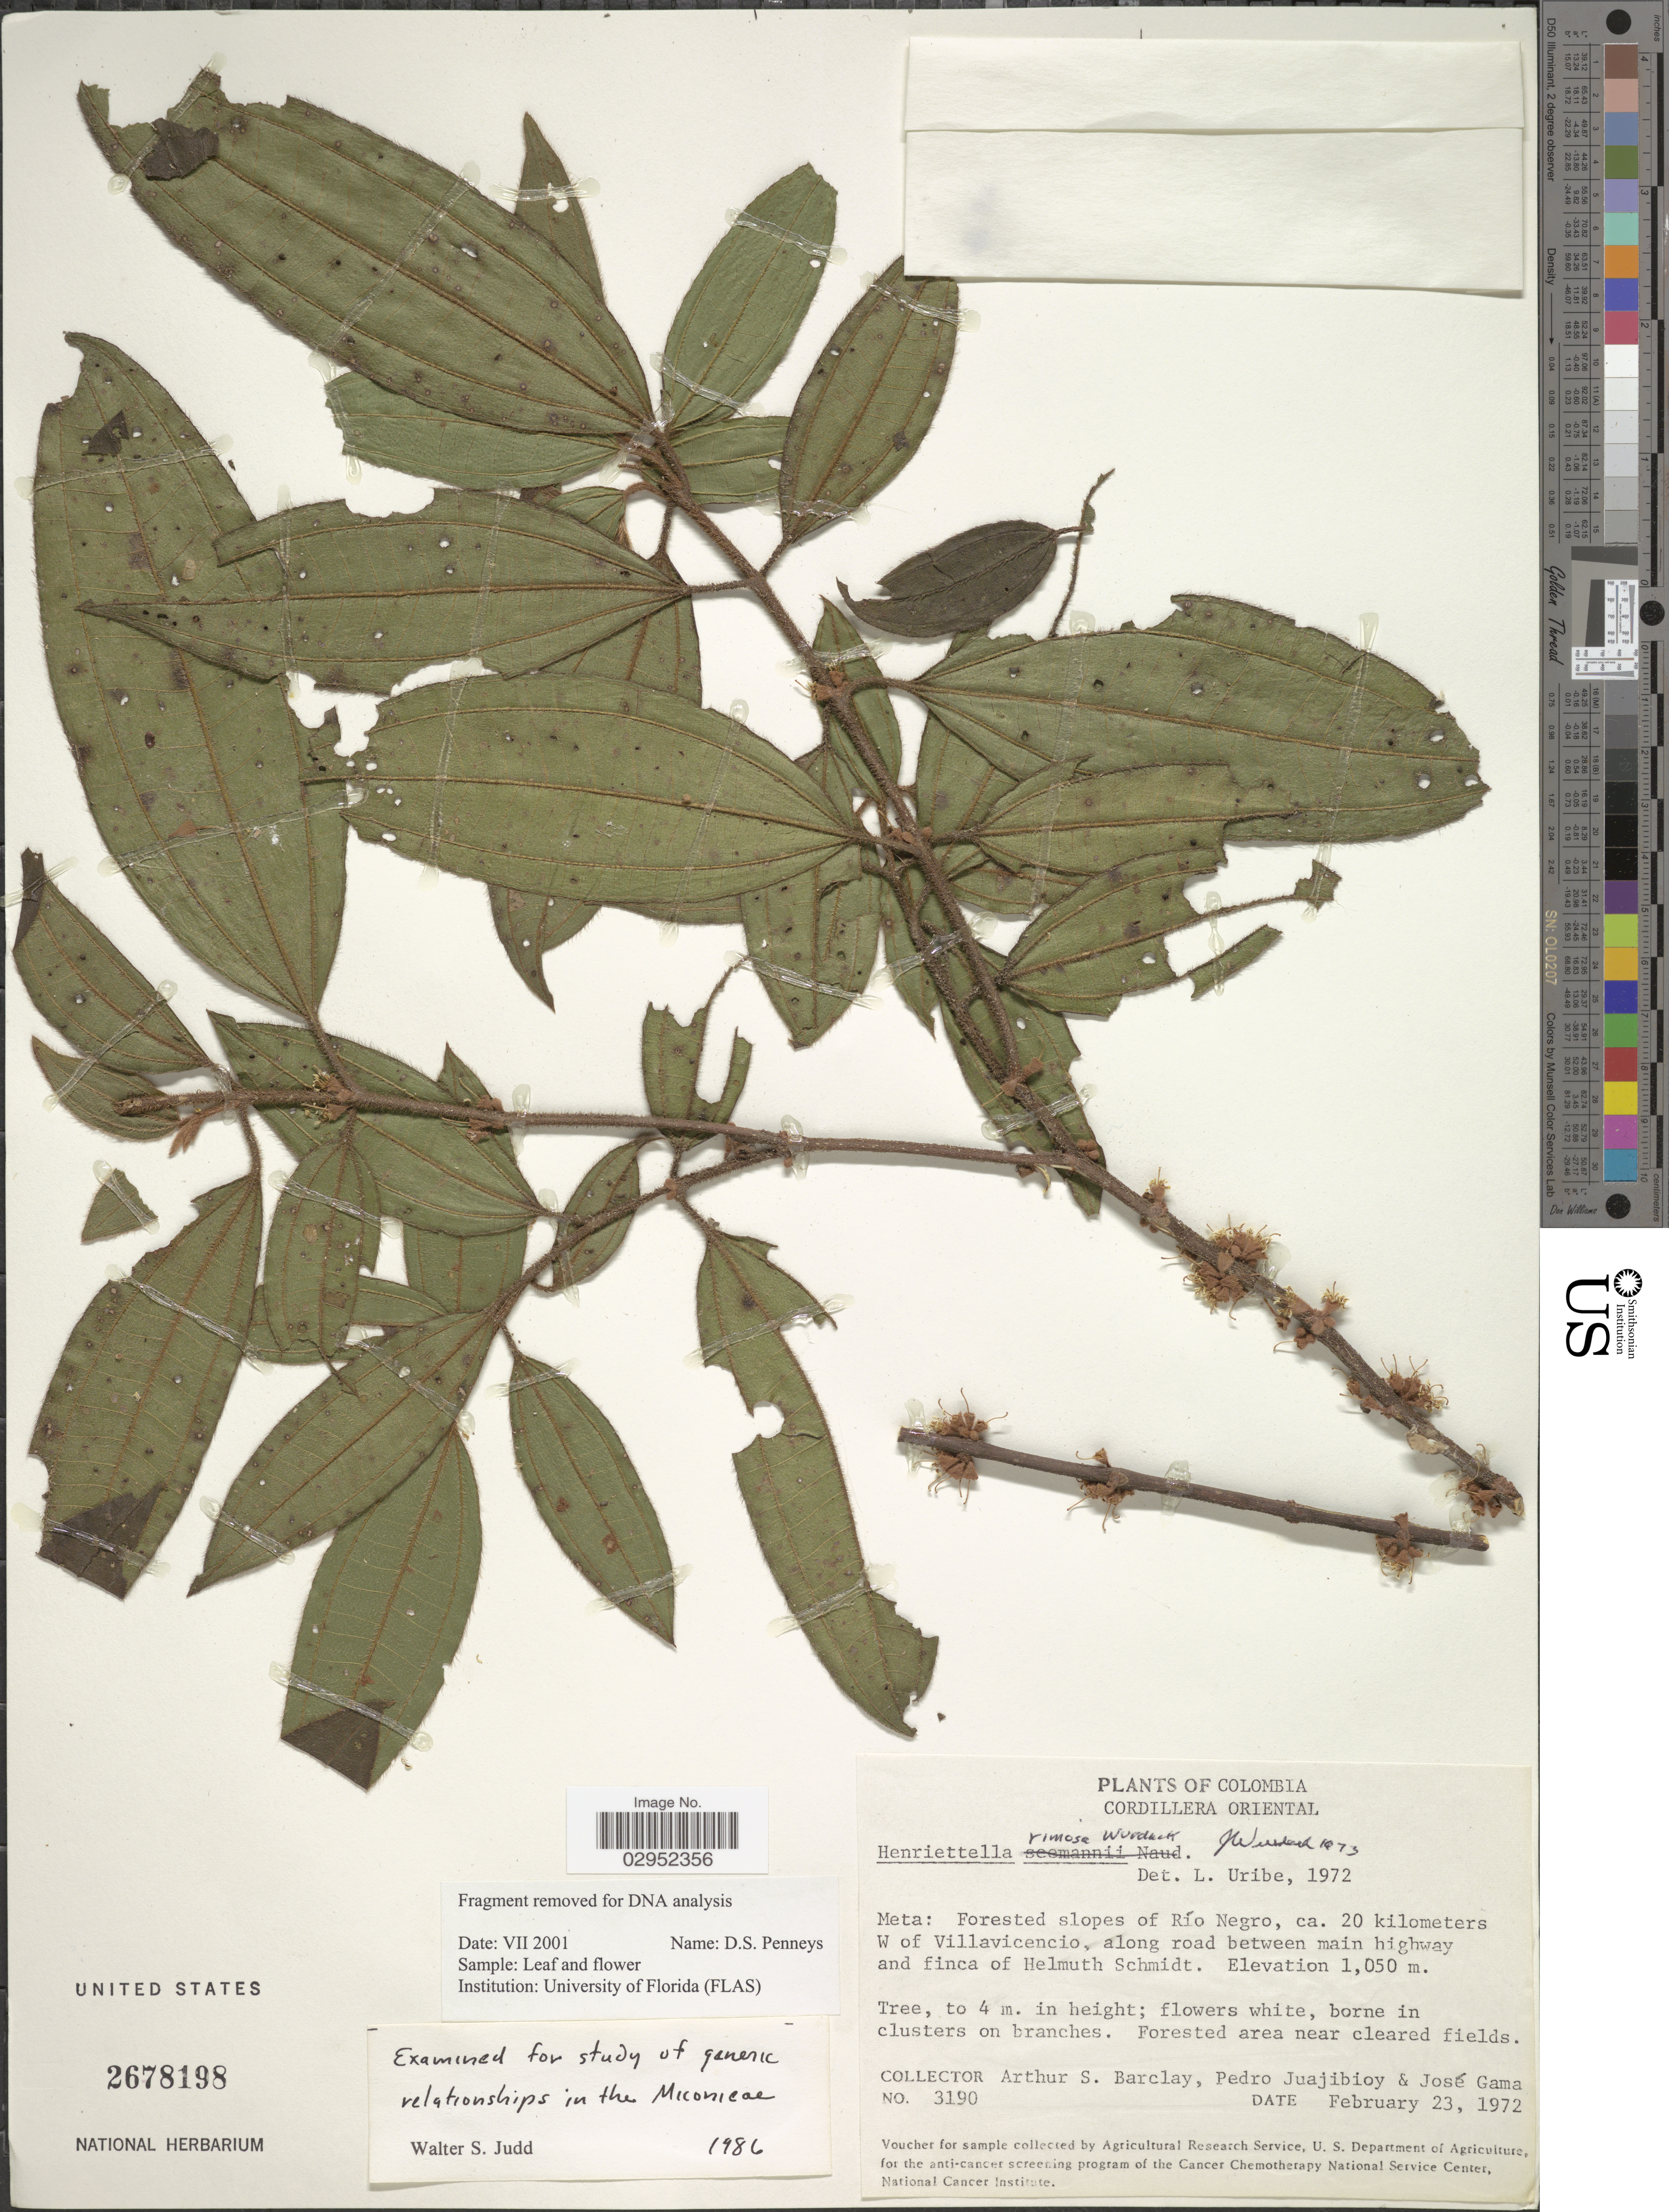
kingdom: Plantae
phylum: Tracheophyta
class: Magnoliopsida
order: Myrtales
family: Melastomataceae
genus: Henriettea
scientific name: Henriettea rimosa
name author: (Wurdack) Penneys et al.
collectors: A. S. Barclay, P. Juajibioy & J. Gama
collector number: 3190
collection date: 1972-02-23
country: Colombia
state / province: Meta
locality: Cordillera Oriental. Forested slopes of Río Negro, ca. 20 kilometers W of Villavicencio, along road between main highway and finca of Helmuth Schmidt.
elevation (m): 1050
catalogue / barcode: US 2678198